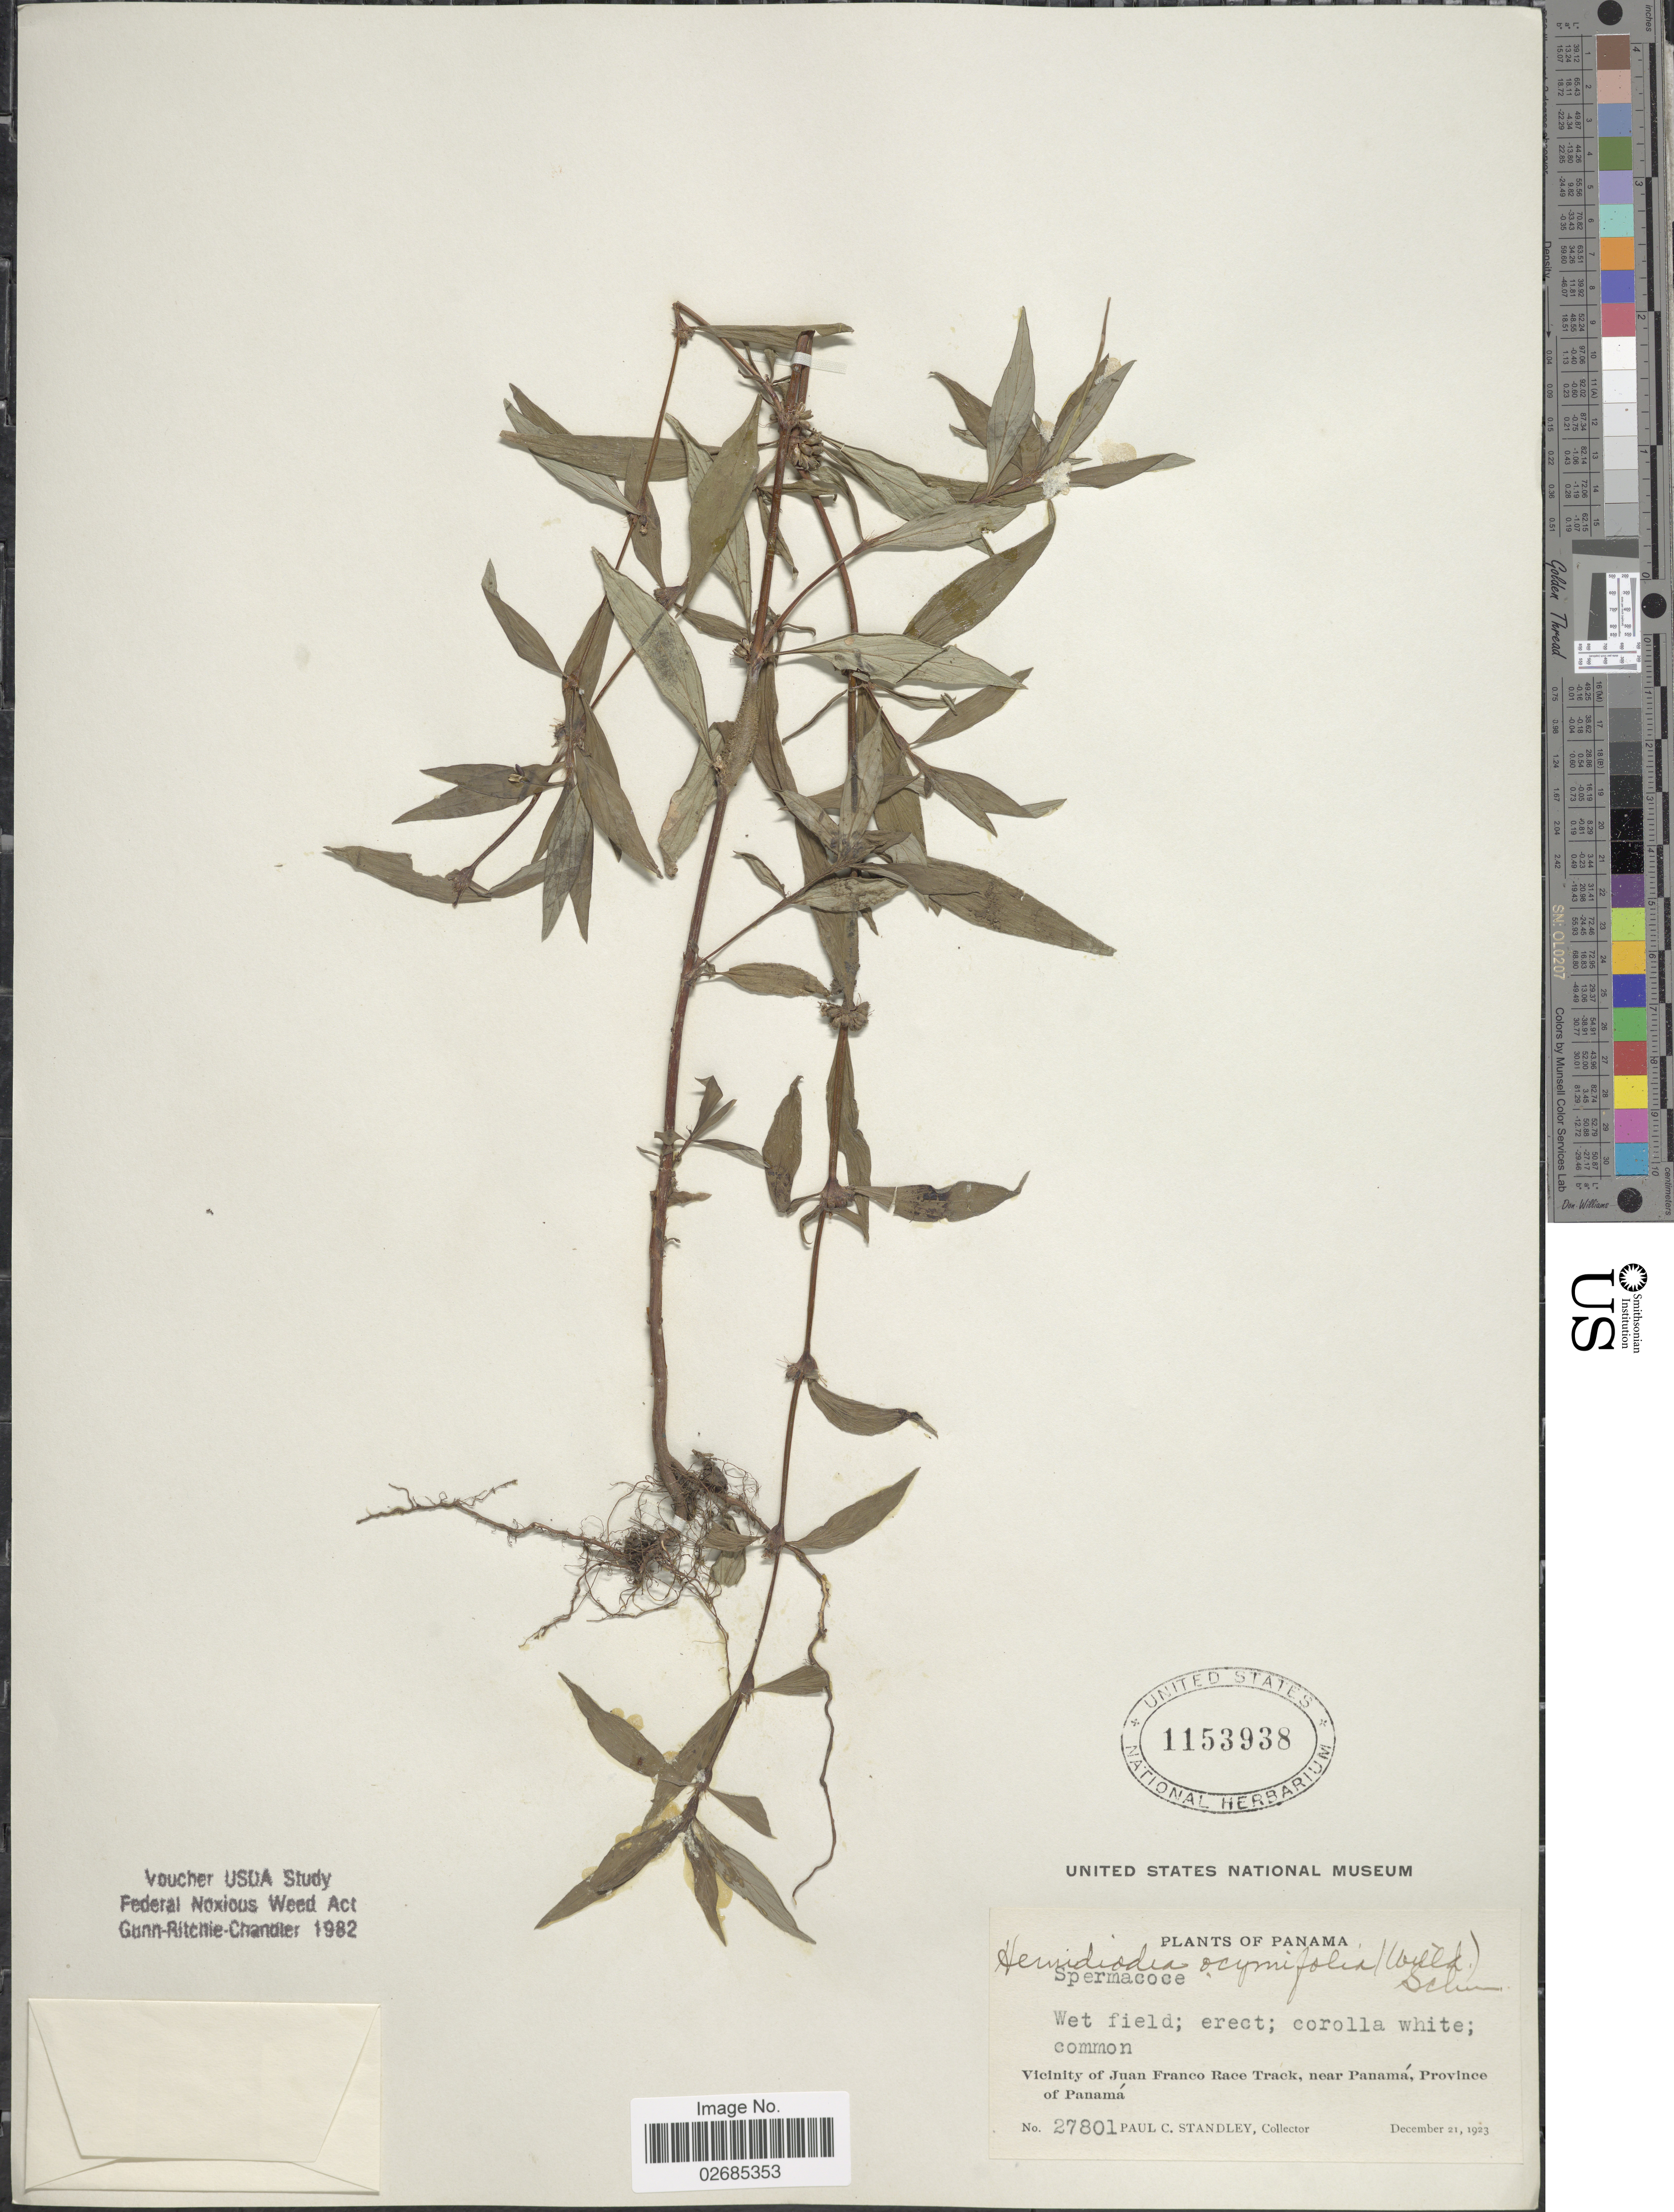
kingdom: Plantae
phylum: Tracheophyta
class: Magnoliopsida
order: Gentianales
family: Rubiaceae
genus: Hemidiodia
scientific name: Hemidiodia ocimifolia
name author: (Willd.) K. Schum.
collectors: P. C. Standley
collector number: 27801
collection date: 1923-12-21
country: Panama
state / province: Panamá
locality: Vicinity of Juan Franco Race Track, near Panama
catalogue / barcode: US 1153938